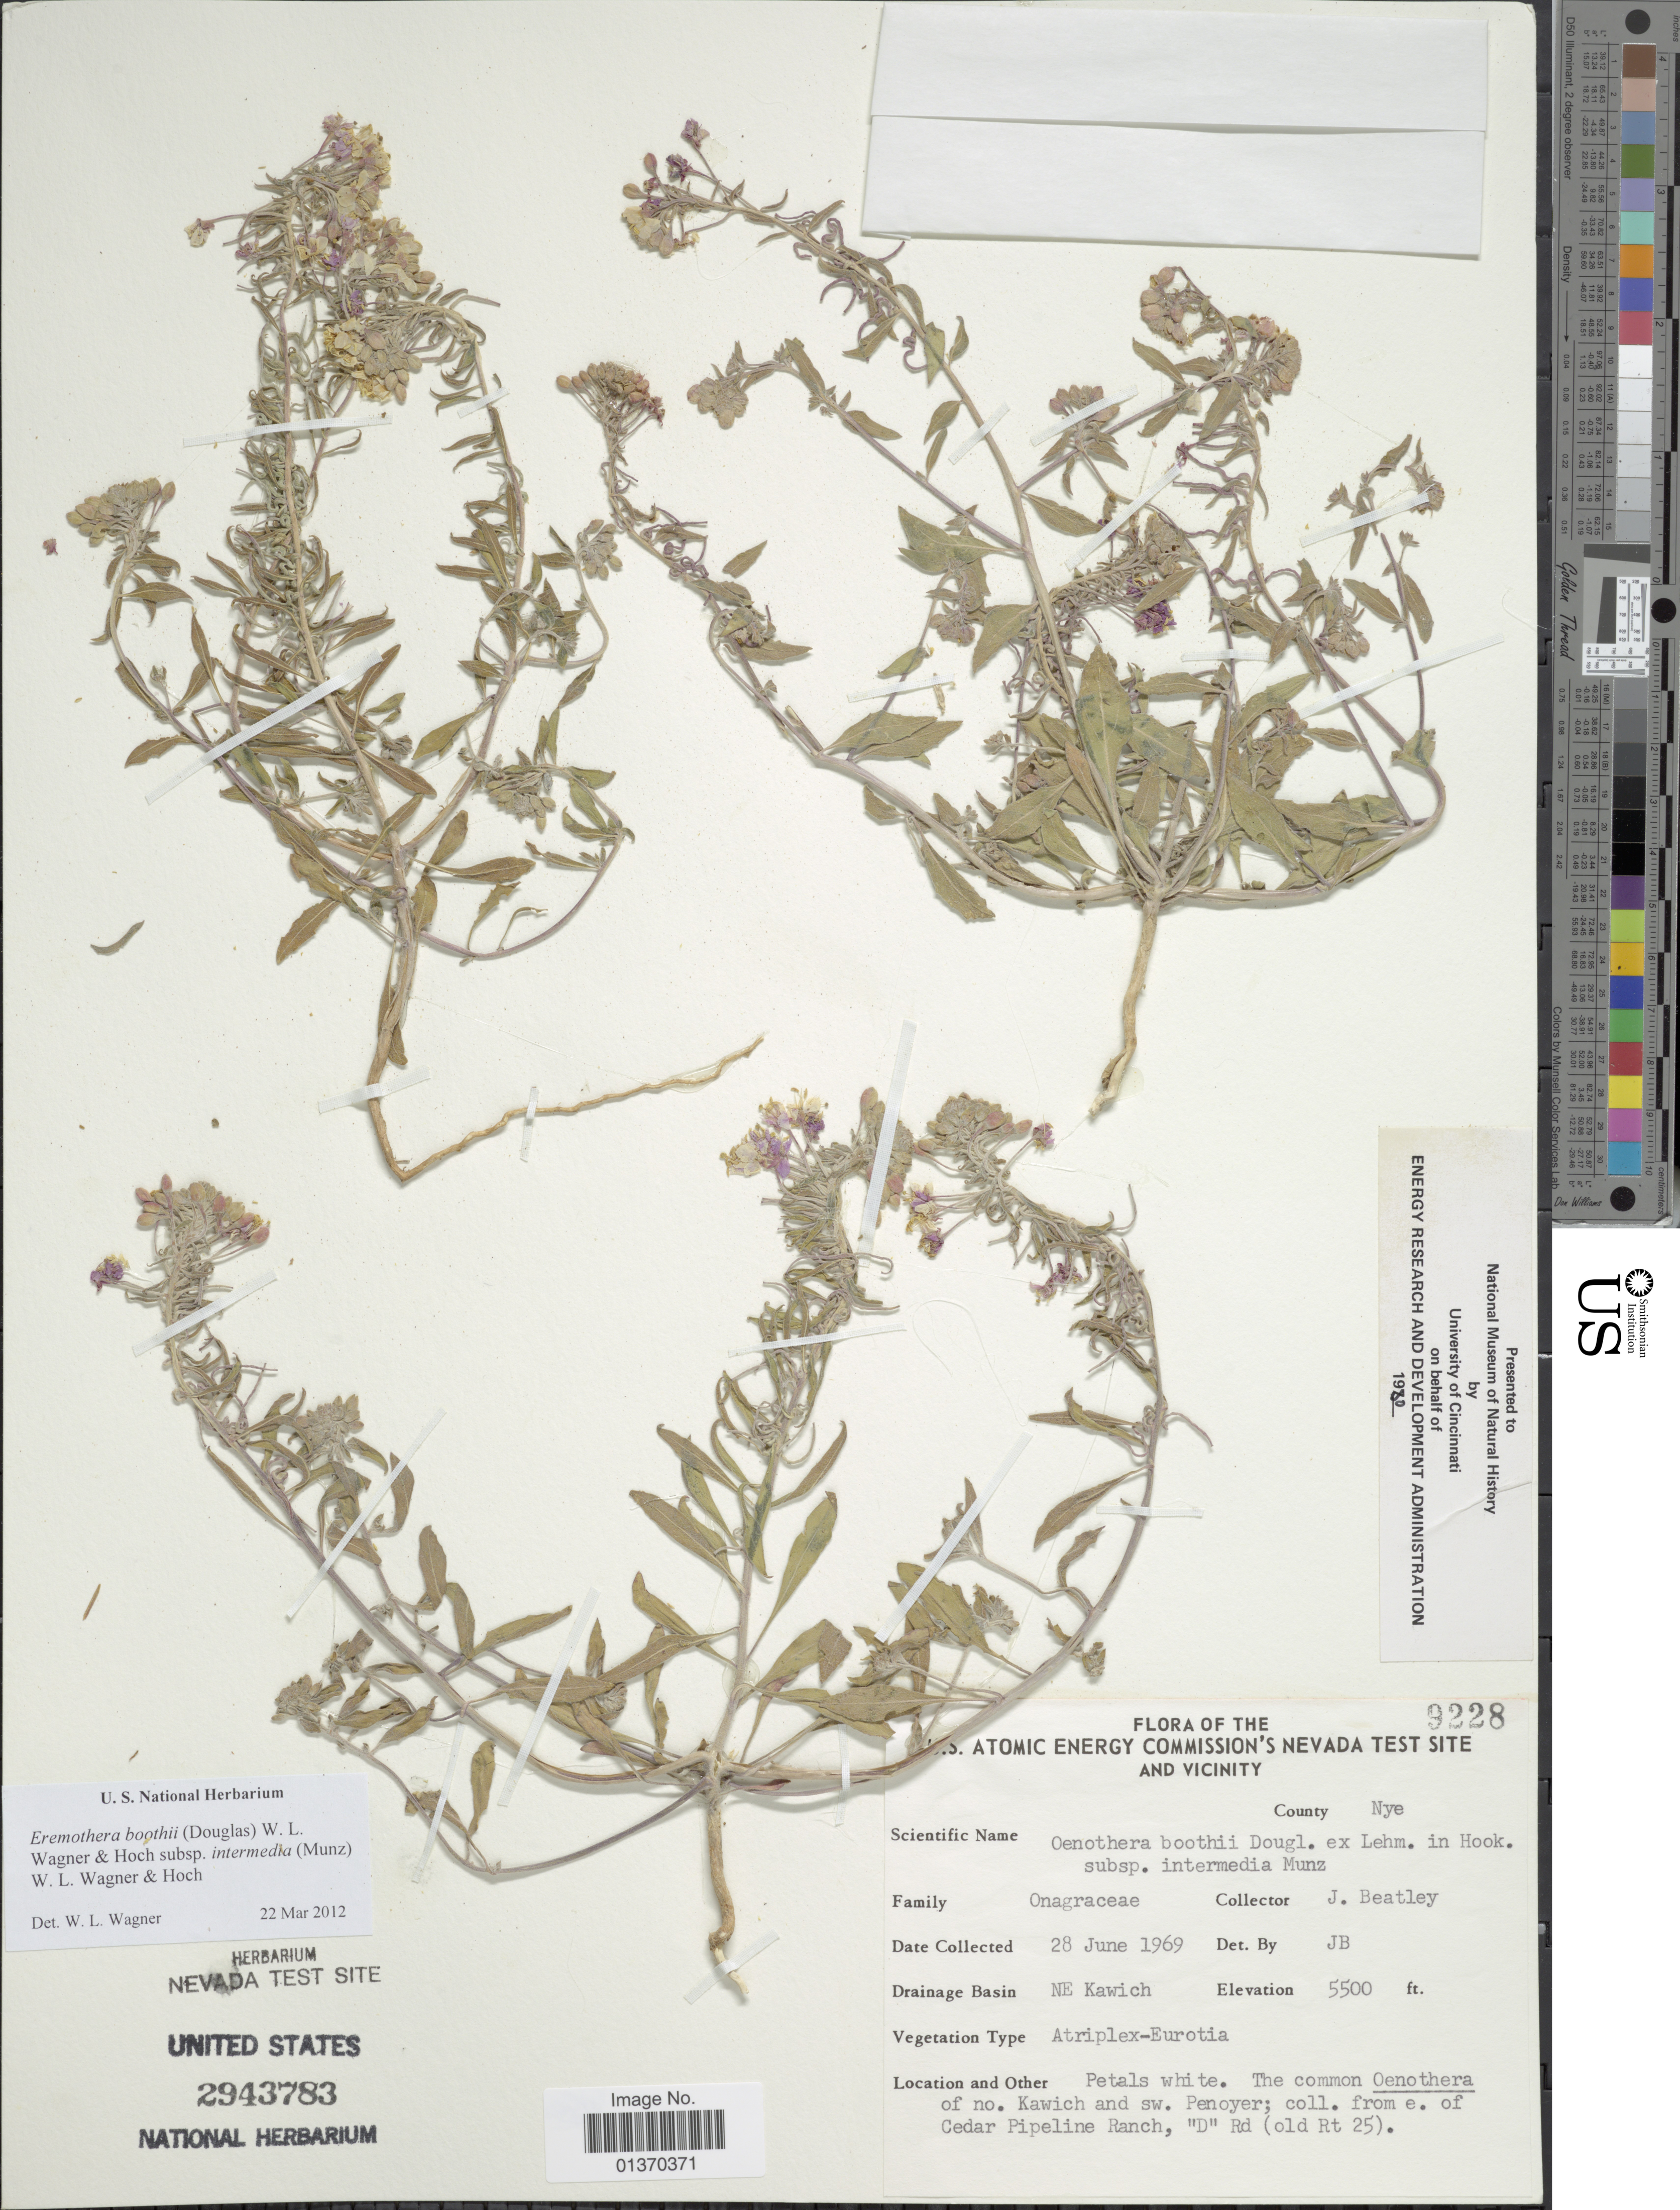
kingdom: Plantae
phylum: Tracheophyta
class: Magnoliopsida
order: Myrtales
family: Onagraceae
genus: Eremothera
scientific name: Eremothera boothii subsp. intermedia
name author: (Munz) W.L. Wagner & Hoch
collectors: J. C. Beatley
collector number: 9228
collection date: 1969-06-28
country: United States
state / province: Nevada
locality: U. S. Atomic Energy Commission's Nevada Test Site and Vicinity, NE Kawich, no. Kawich and sw. Penoyer; coll. from e. of Cedar Pipeline Ranch, "D" Rd (old Rt 25). County Nye.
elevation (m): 1676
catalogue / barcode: US 2943783